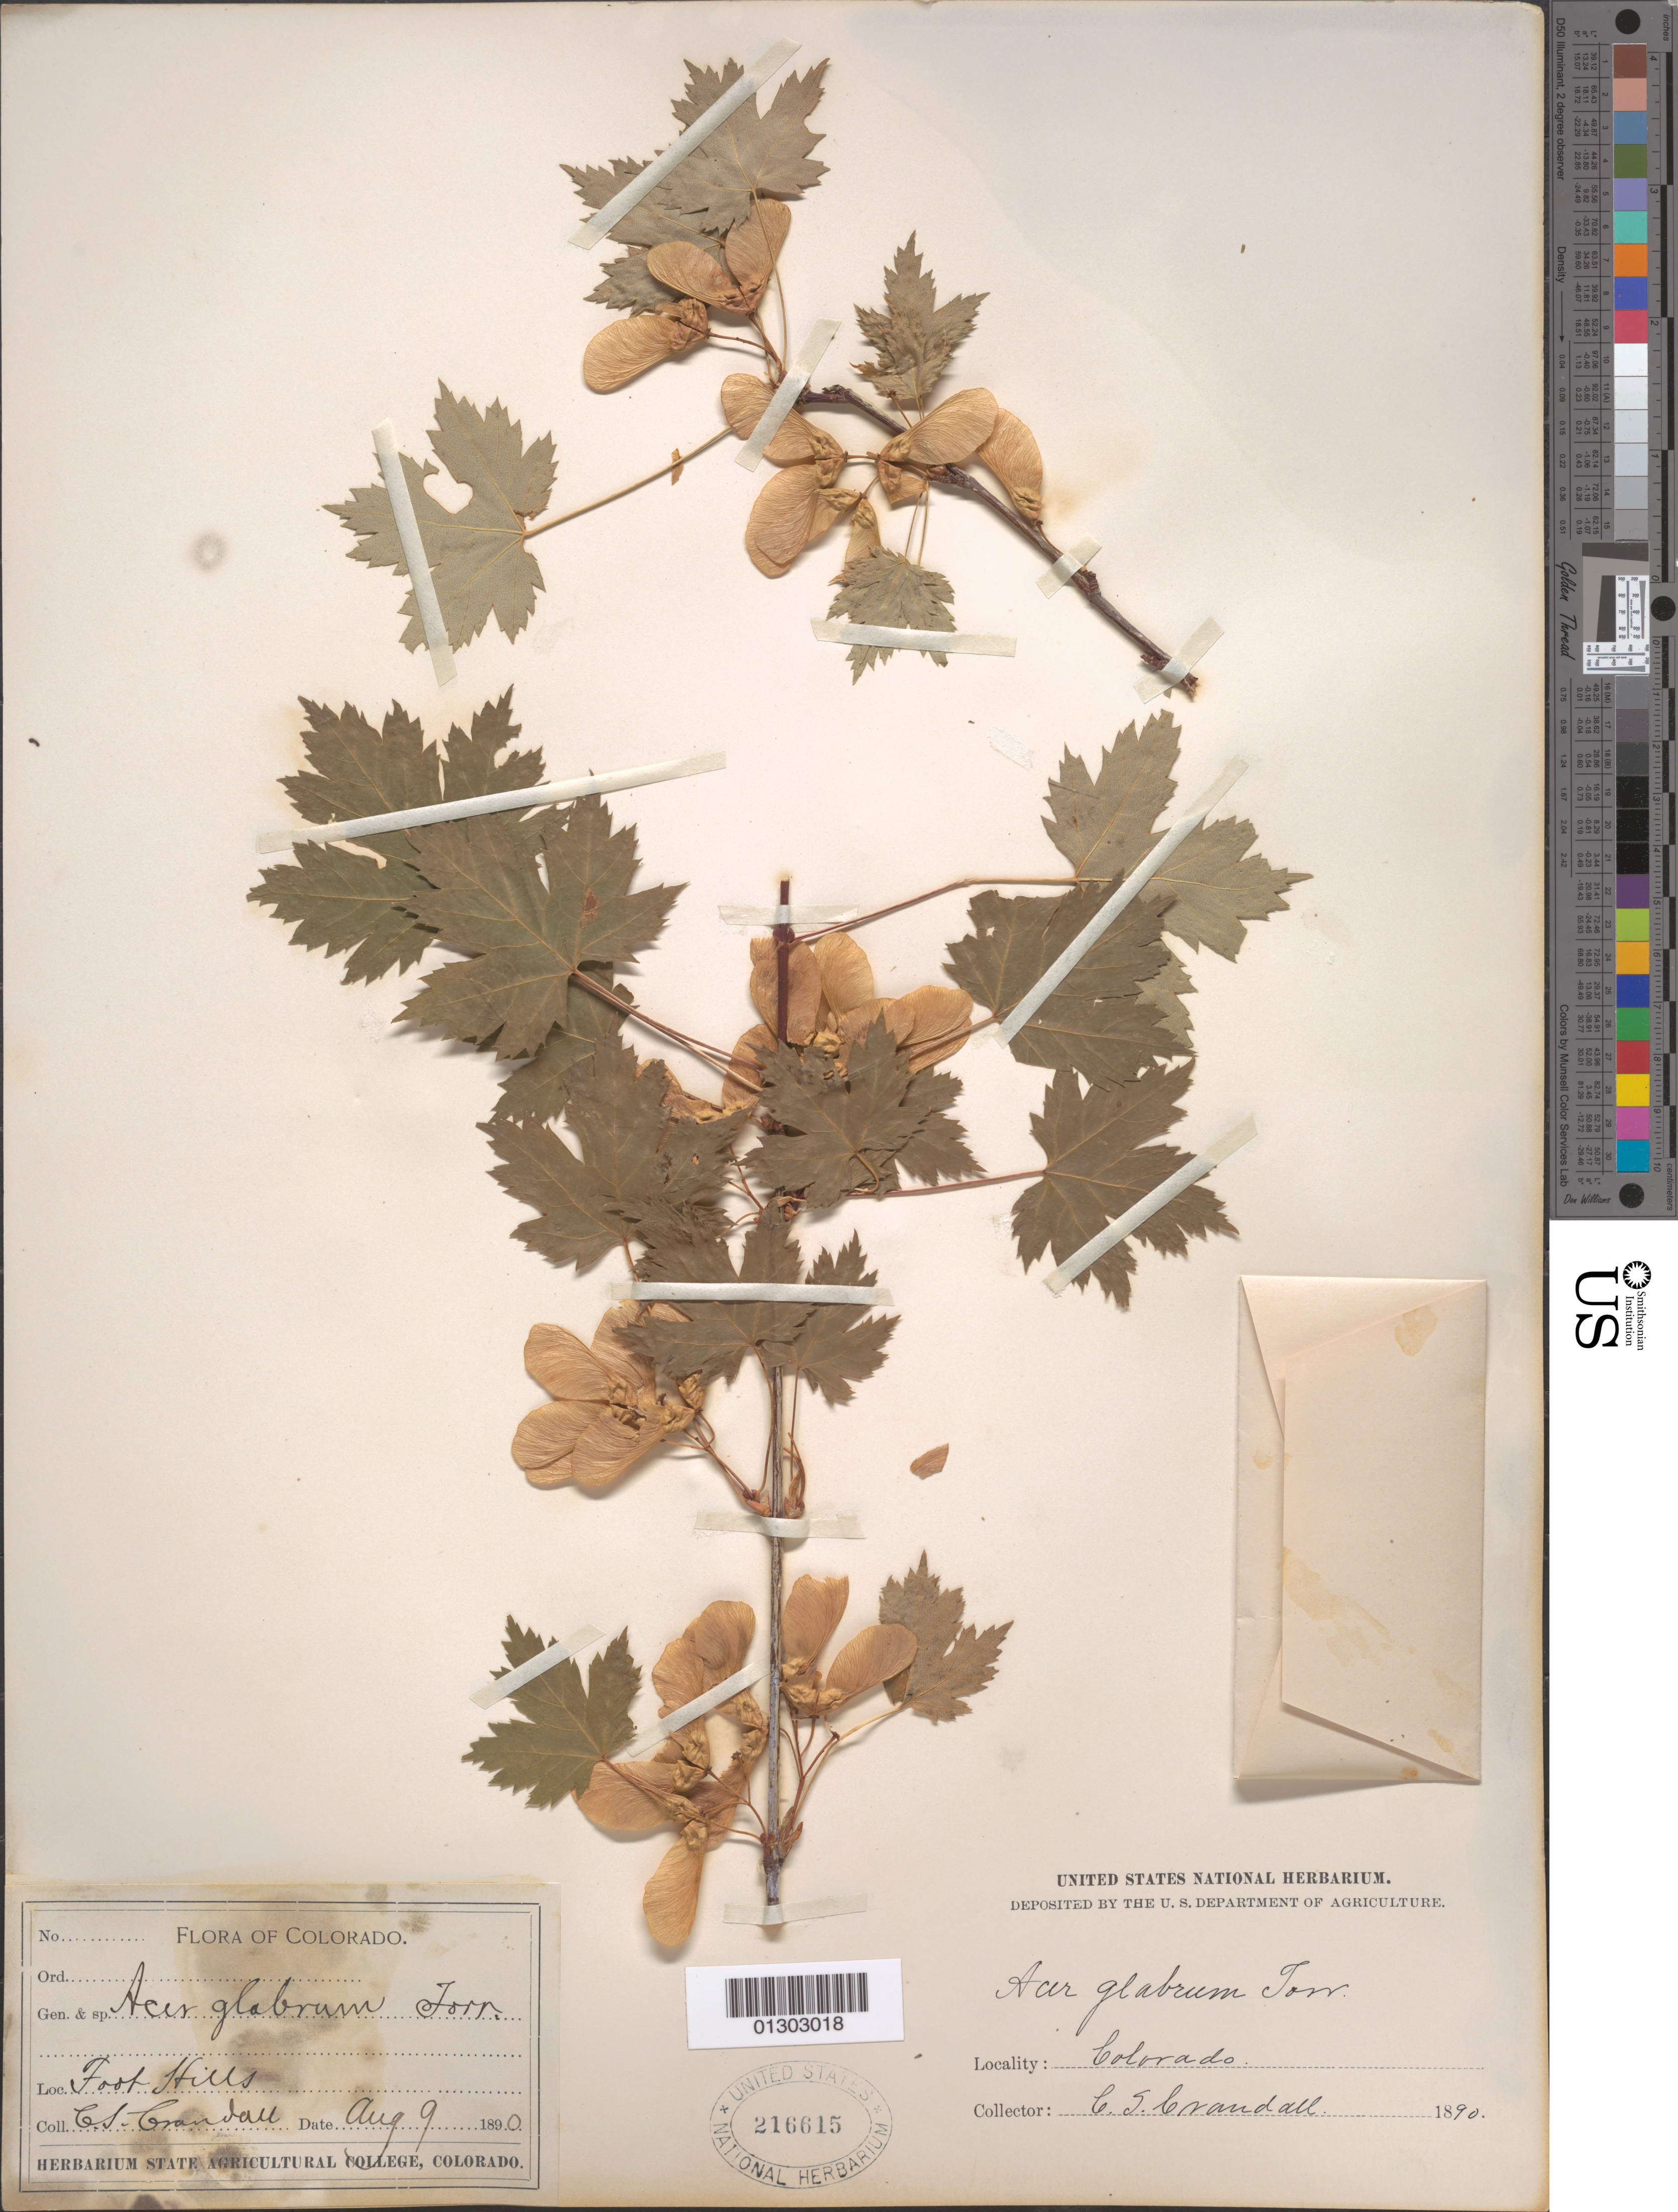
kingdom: Plantae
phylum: Tracheophyta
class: Magnoliopsida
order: Sapindales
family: Sapindaceae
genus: Acer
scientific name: Acer glabrum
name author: Torr.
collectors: C. Crandall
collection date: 1890-08-09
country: United States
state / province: Colorado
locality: Foot Hills.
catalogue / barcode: US 216615